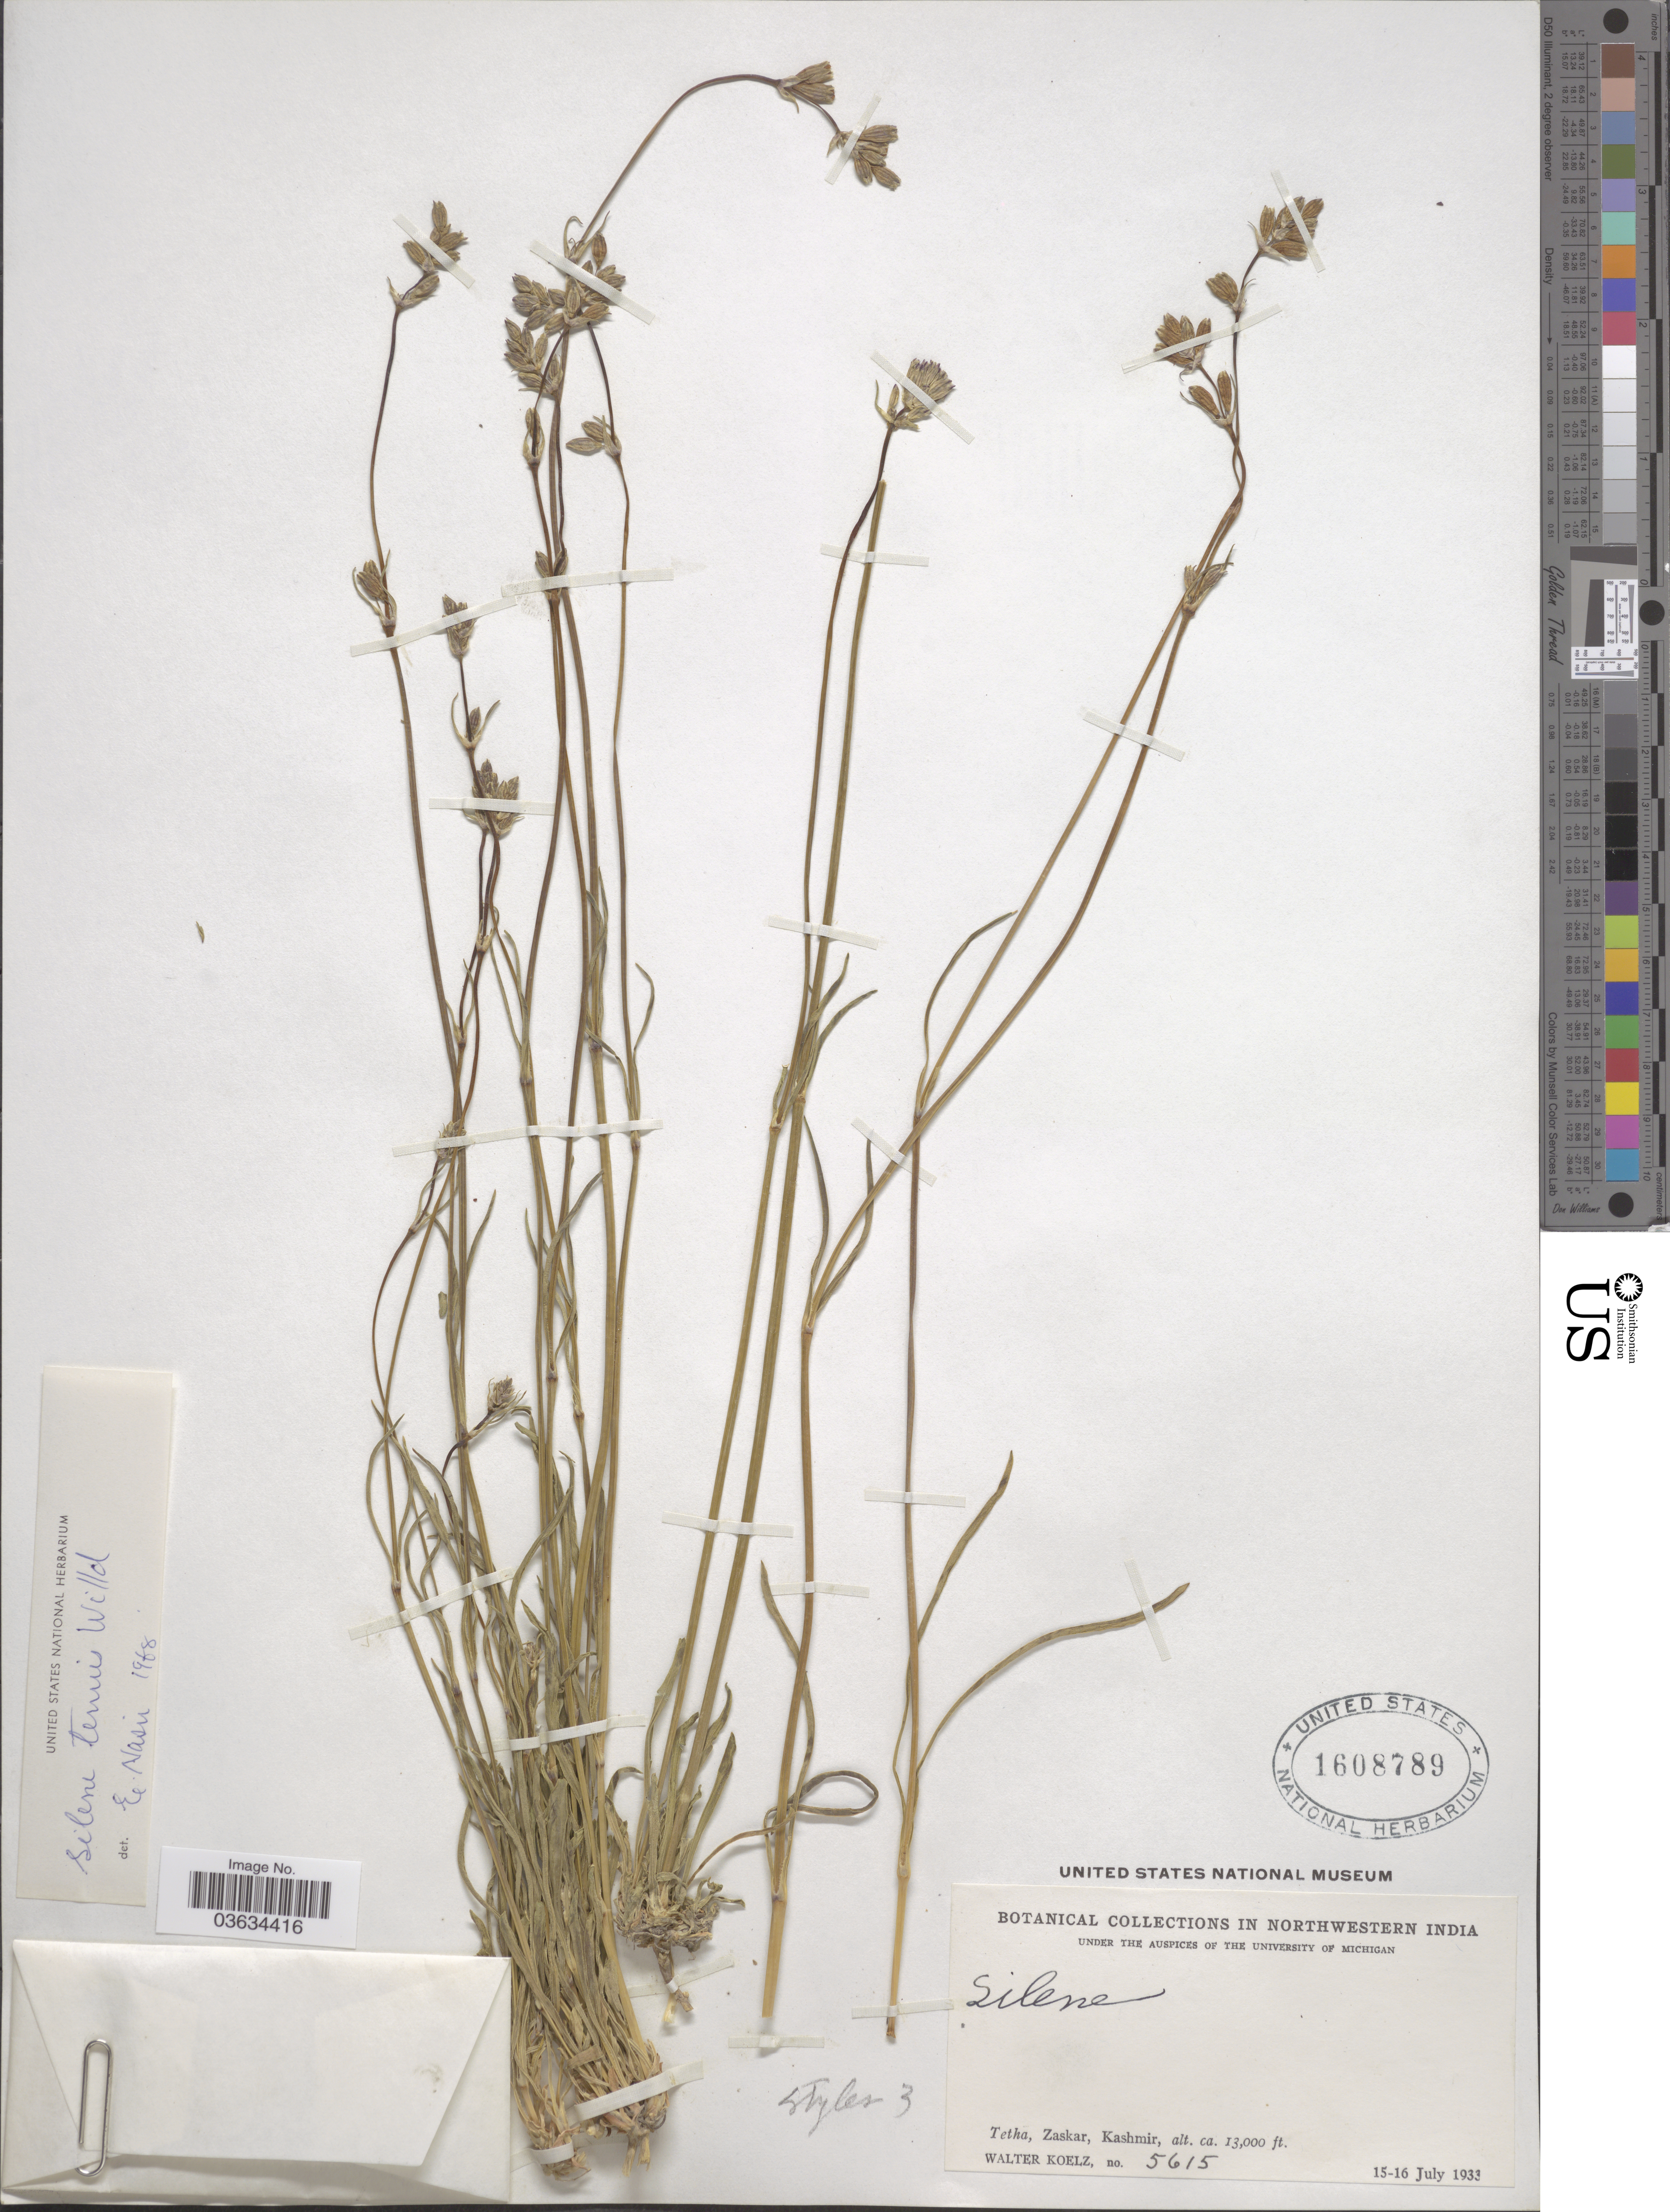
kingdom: Plantae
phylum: Tracheophyta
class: Magnoliopsida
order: Caryophyllales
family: Caryophyllaceae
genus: Silene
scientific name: Silene tenuis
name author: Willd.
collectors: W. N. Koelz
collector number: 5615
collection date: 1933-07-15/1933-07-16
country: India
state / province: Jammu and Kashmir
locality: Northwestern India. Tetha, Zaskar, Kashmir.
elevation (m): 3962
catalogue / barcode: US 1608789